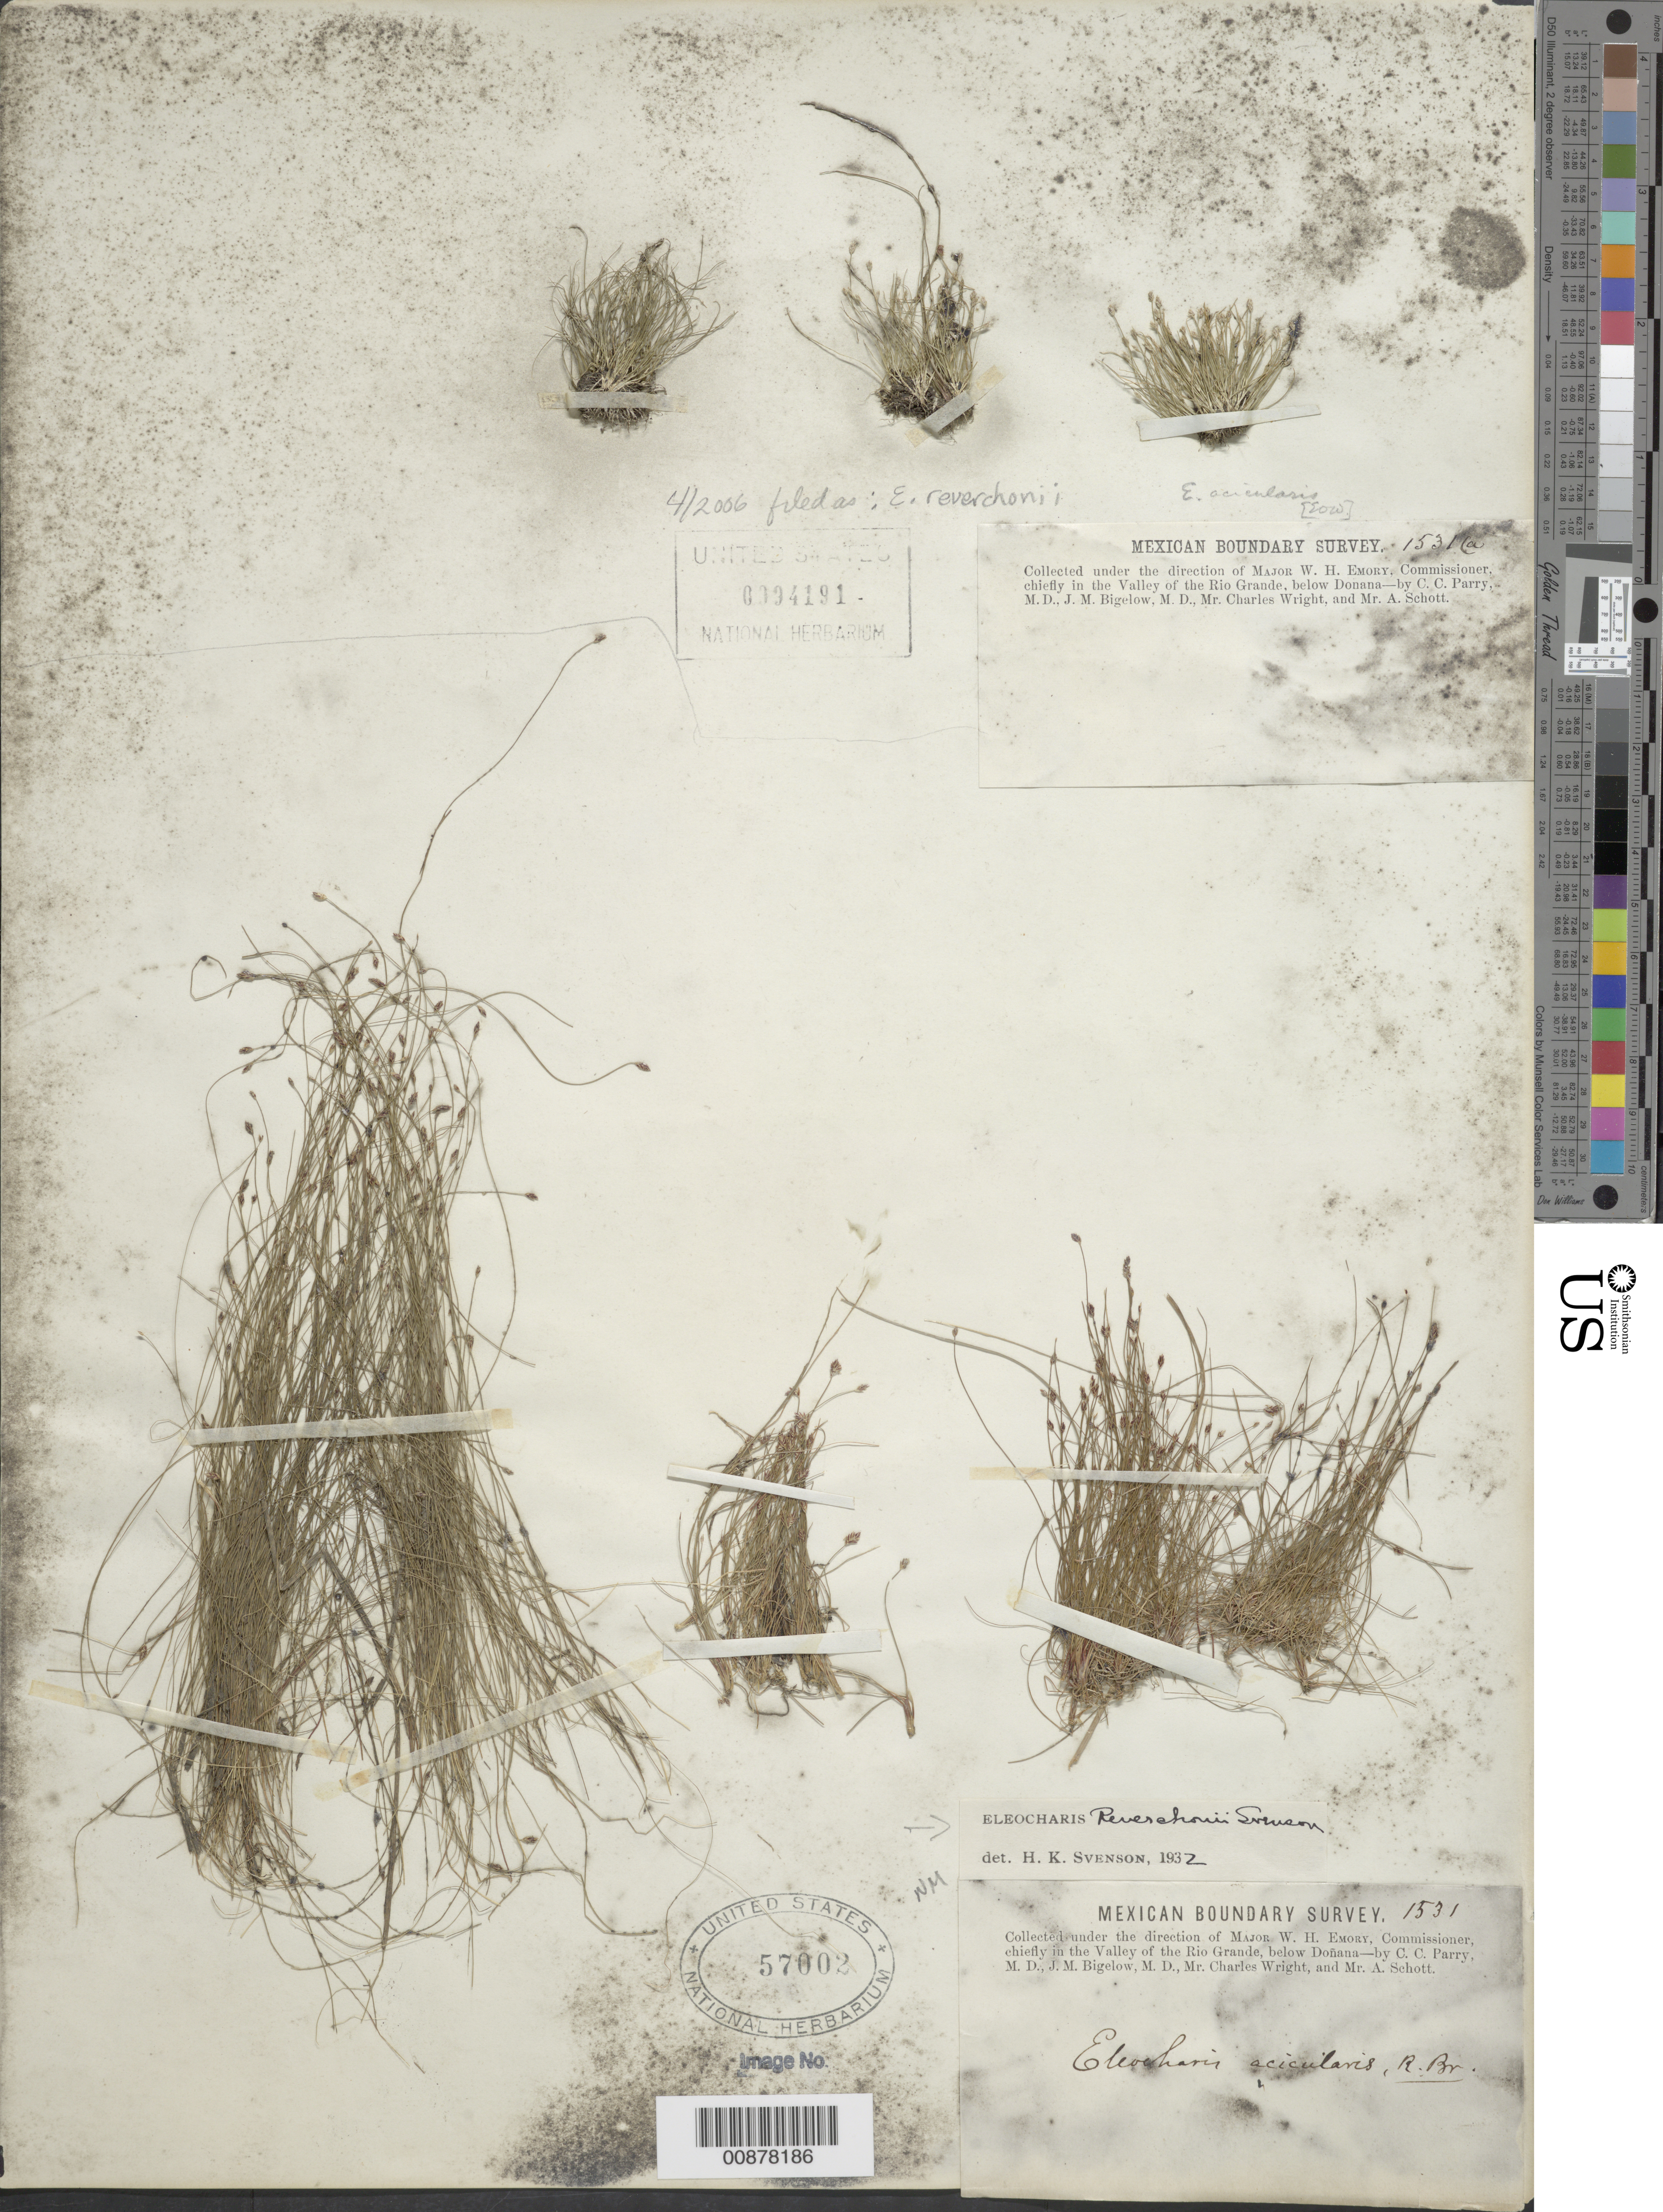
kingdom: Plantae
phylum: Tracheophyta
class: Liliopsida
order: Poales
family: Cyperaceae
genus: Eleocharis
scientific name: Eleocharis reverchonii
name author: Svenson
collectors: C. C. Parry, J. M. Bigelow, C. Wright & A. C. V. Schott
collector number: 1531 a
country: United States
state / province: New Mexico / Texas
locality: Valley of the Rio Grande, below Doñana.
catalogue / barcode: US 94191-2